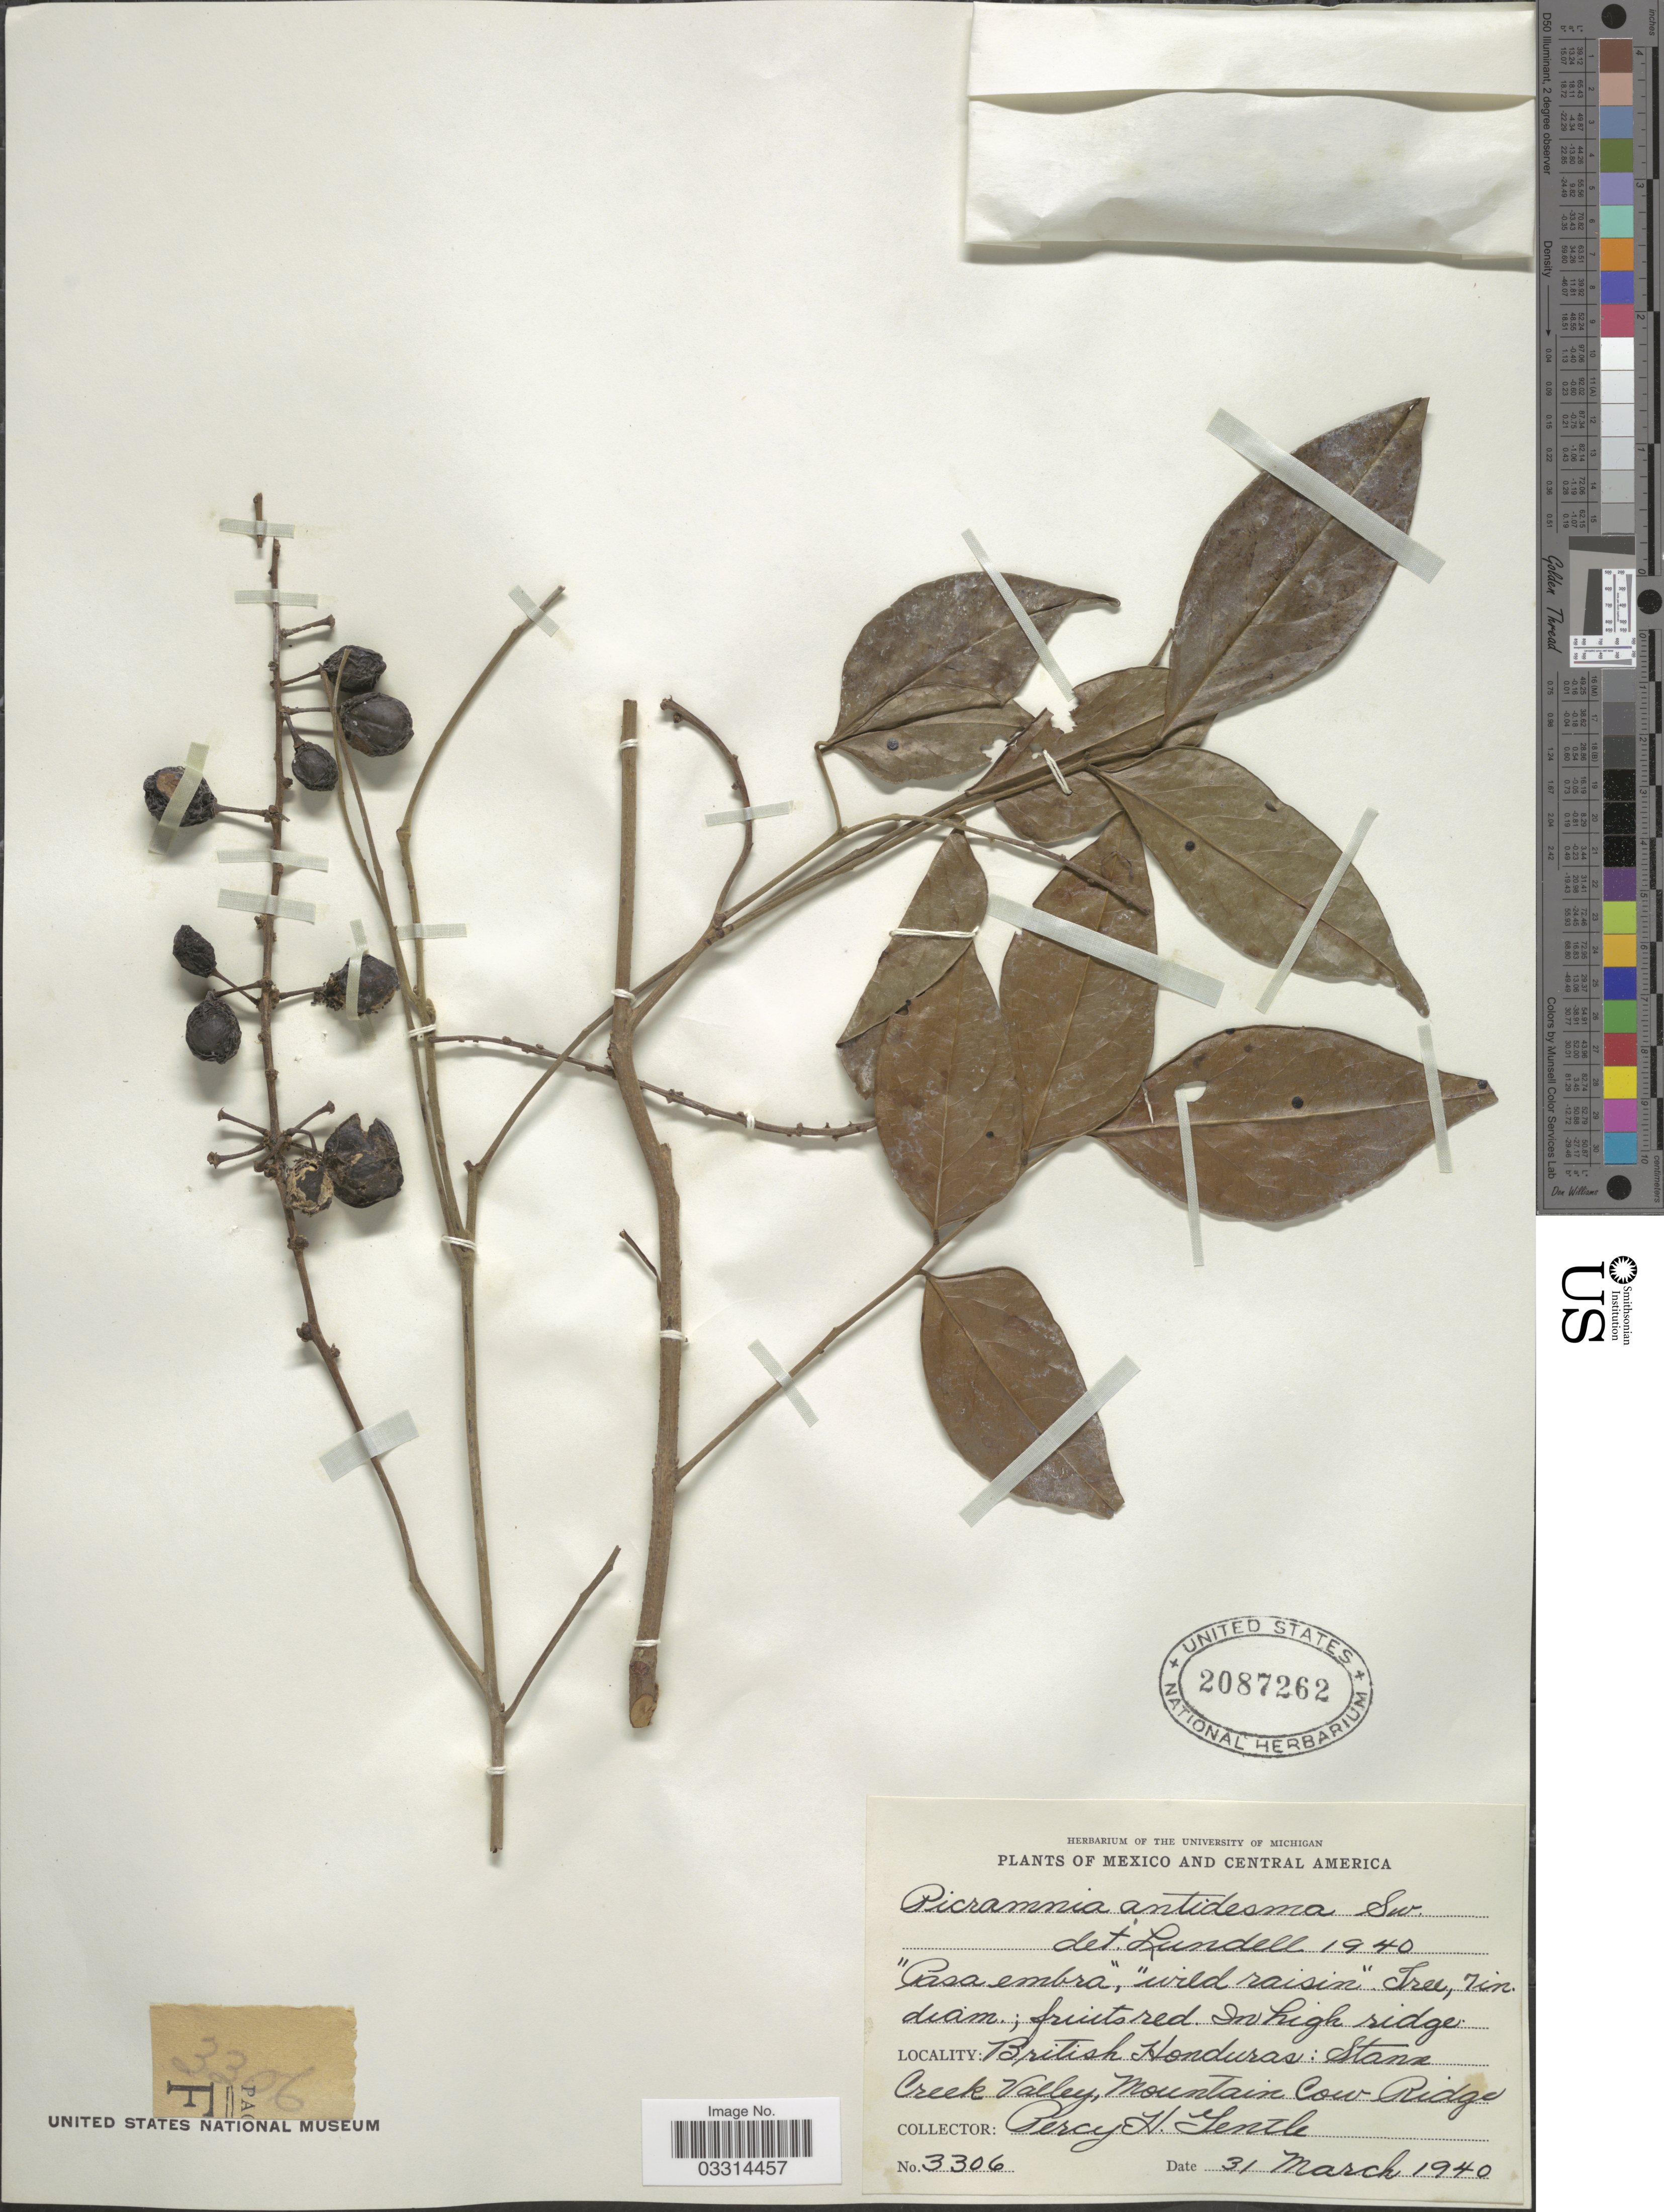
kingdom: Plantae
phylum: Tracheophyta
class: Magnoliopsida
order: Picramniales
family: Picramniaceae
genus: Picramnia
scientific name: Picramnia antidesma subsp. antidesma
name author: Sw.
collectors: P. H. Gentle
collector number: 3306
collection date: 1940-03-31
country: Belize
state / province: Stann Creek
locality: British Honduras, Stann Creek Valley, Mountain Cow Ridge.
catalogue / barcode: US 2087262